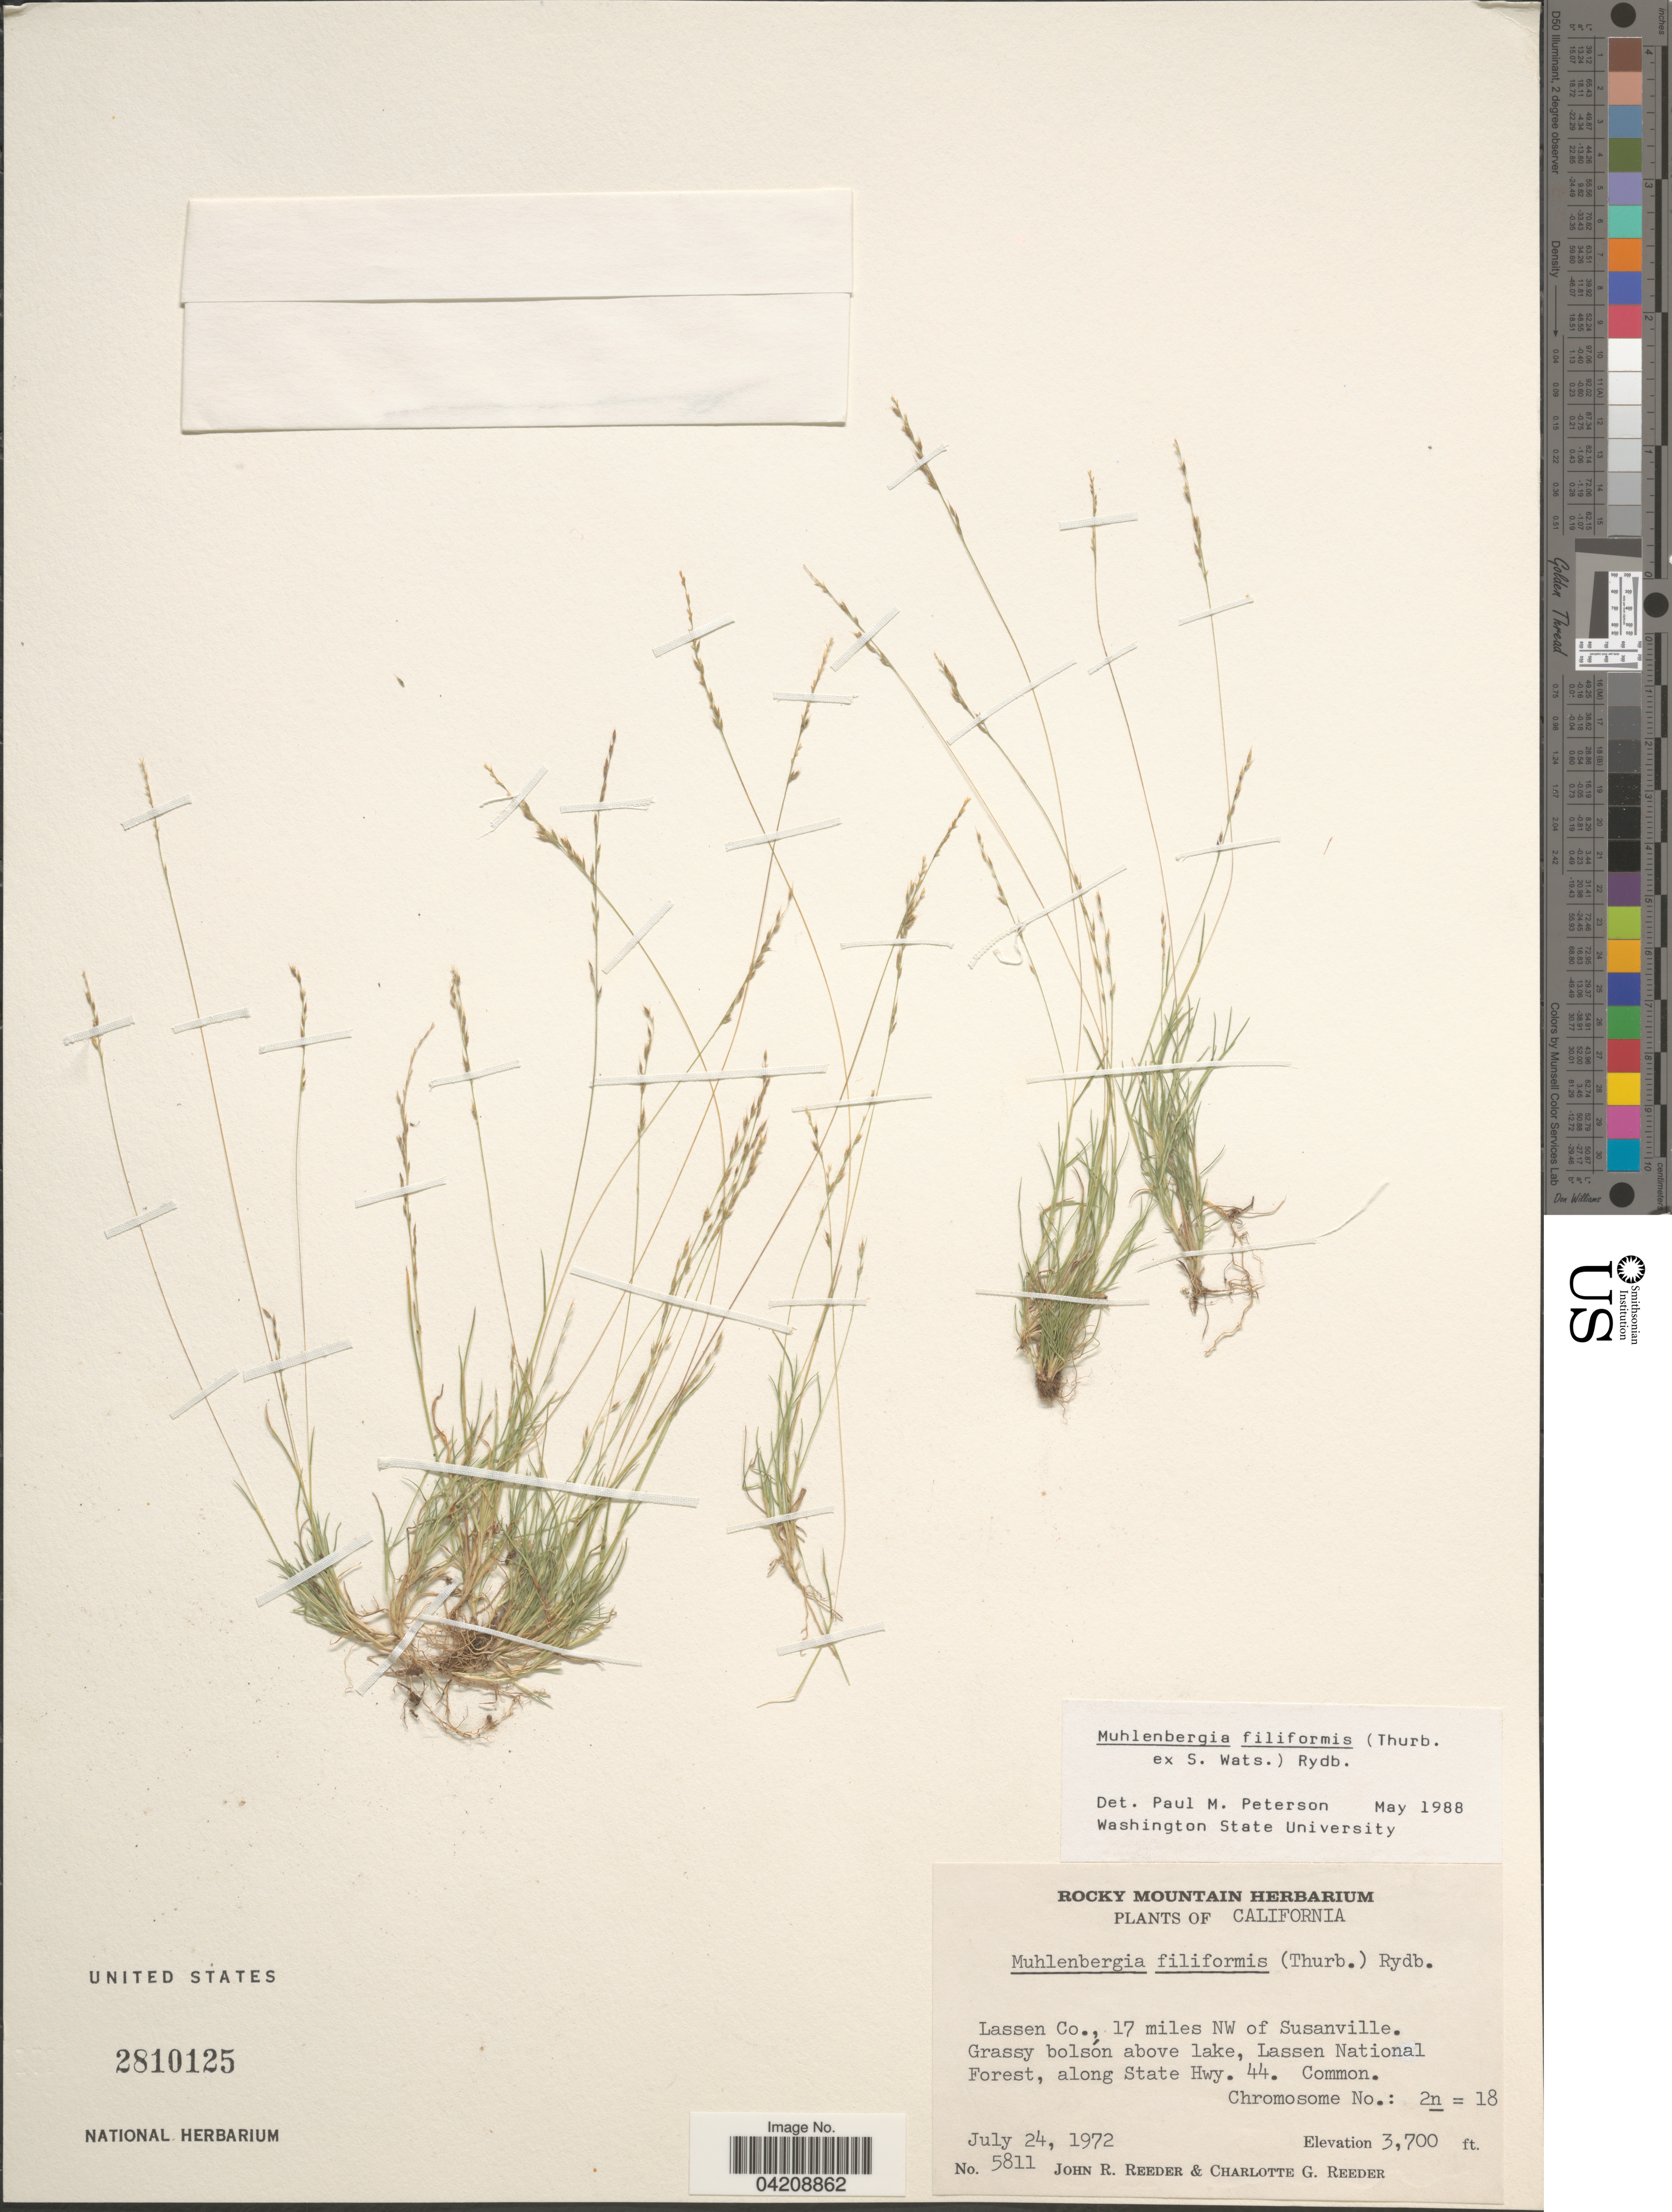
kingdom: Plantae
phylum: Tracheophyta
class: Liliopsida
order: Poales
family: Poaceae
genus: Muhlenbergia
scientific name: Muhlenbergia filiformis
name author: (Thurb. ex S. Watson) Rydb.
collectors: J. R. Reeder & C. G. Reeder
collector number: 5811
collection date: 1972-07-24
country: United States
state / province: California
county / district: Lassen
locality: Lassen Co., 17 miles NW of Susanville. Grassy bolson above lake, Lassen National Forest, along State Hwy. 44.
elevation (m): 1128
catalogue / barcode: US 2810125